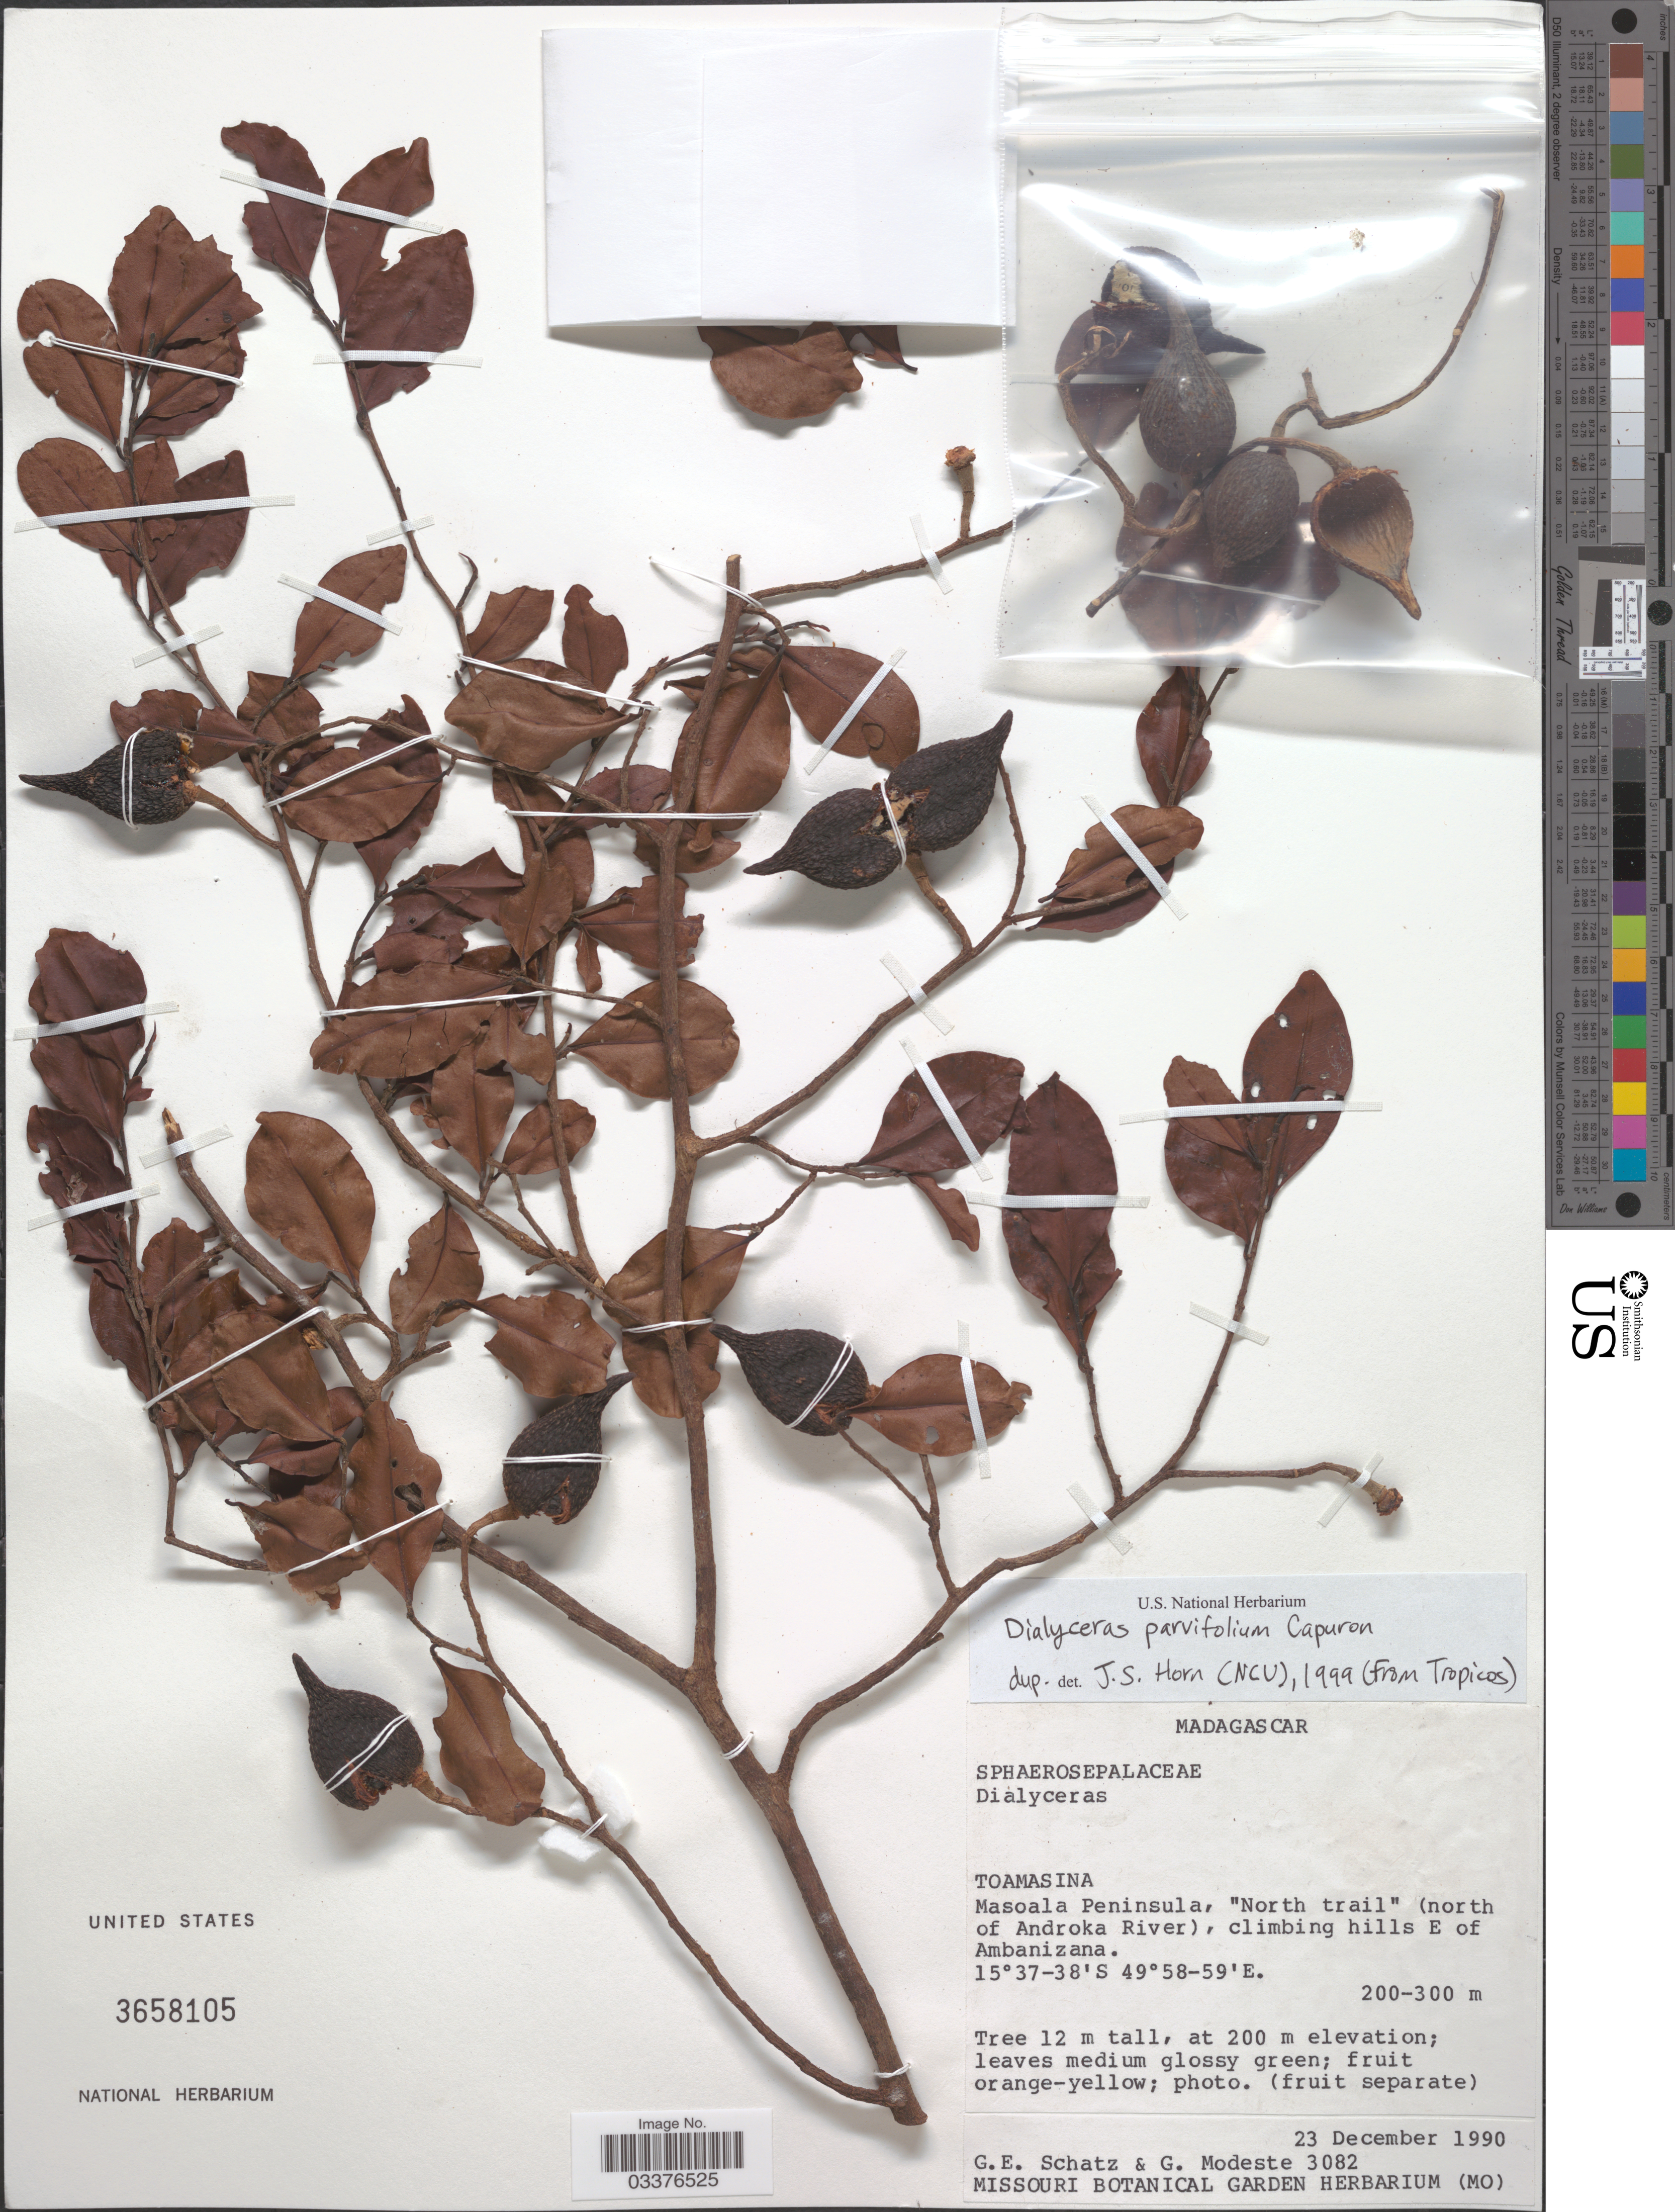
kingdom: Plantae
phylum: Tracheophyta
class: Magnoliopsida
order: Malvales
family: Sphaerosepalaceae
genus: Dialyceras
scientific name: Dialyceras parvifolium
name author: Capuron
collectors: G. Schatz & G. Modeste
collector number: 3082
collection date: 1990-12-23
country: Madagascar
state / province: Analanjirofo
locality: Masoala Peninsula, "North trail" (north of Androka River), climbing hills E of Ambanizana.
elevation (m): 200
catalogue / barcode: US 3658105